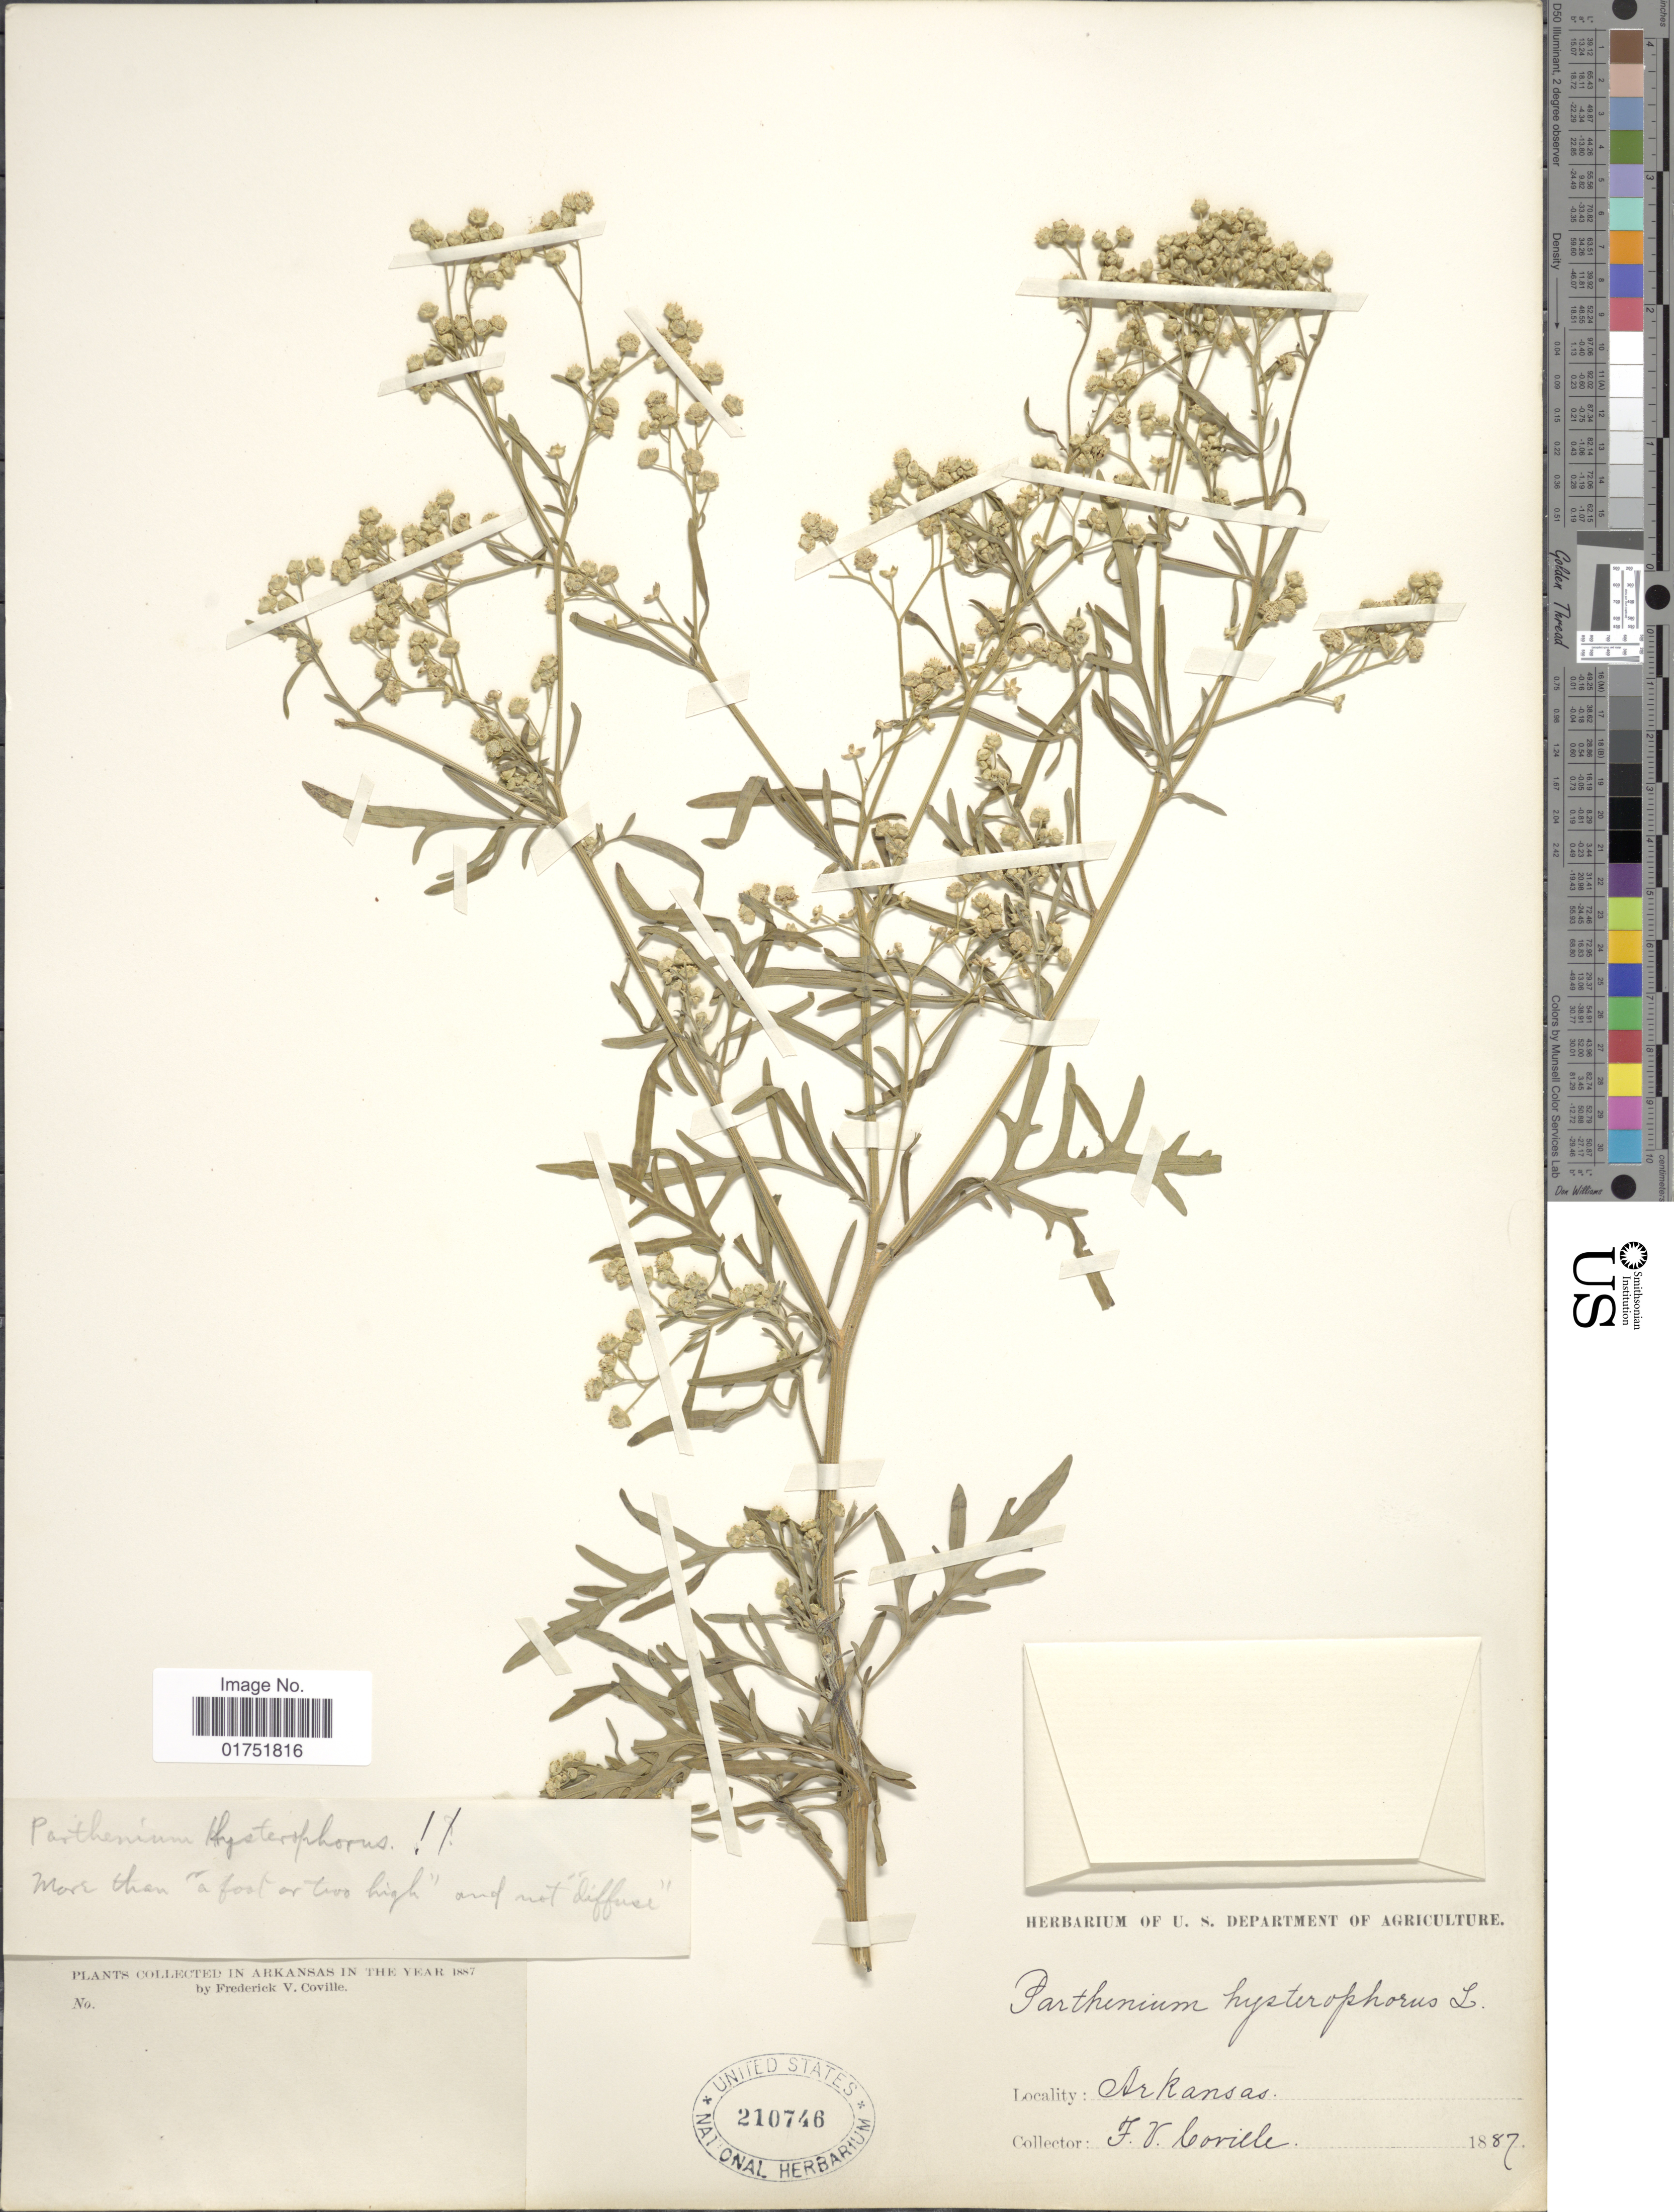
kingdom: Plantae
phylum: Tracheophyta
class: Magnoliopsida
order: Asterales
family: Asteraceae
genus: Parthenium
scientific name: Parthenium hysterophorus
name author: L.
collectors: F. V. Coville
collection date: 1887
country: United States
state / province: Arkansas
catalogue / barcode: US 210746